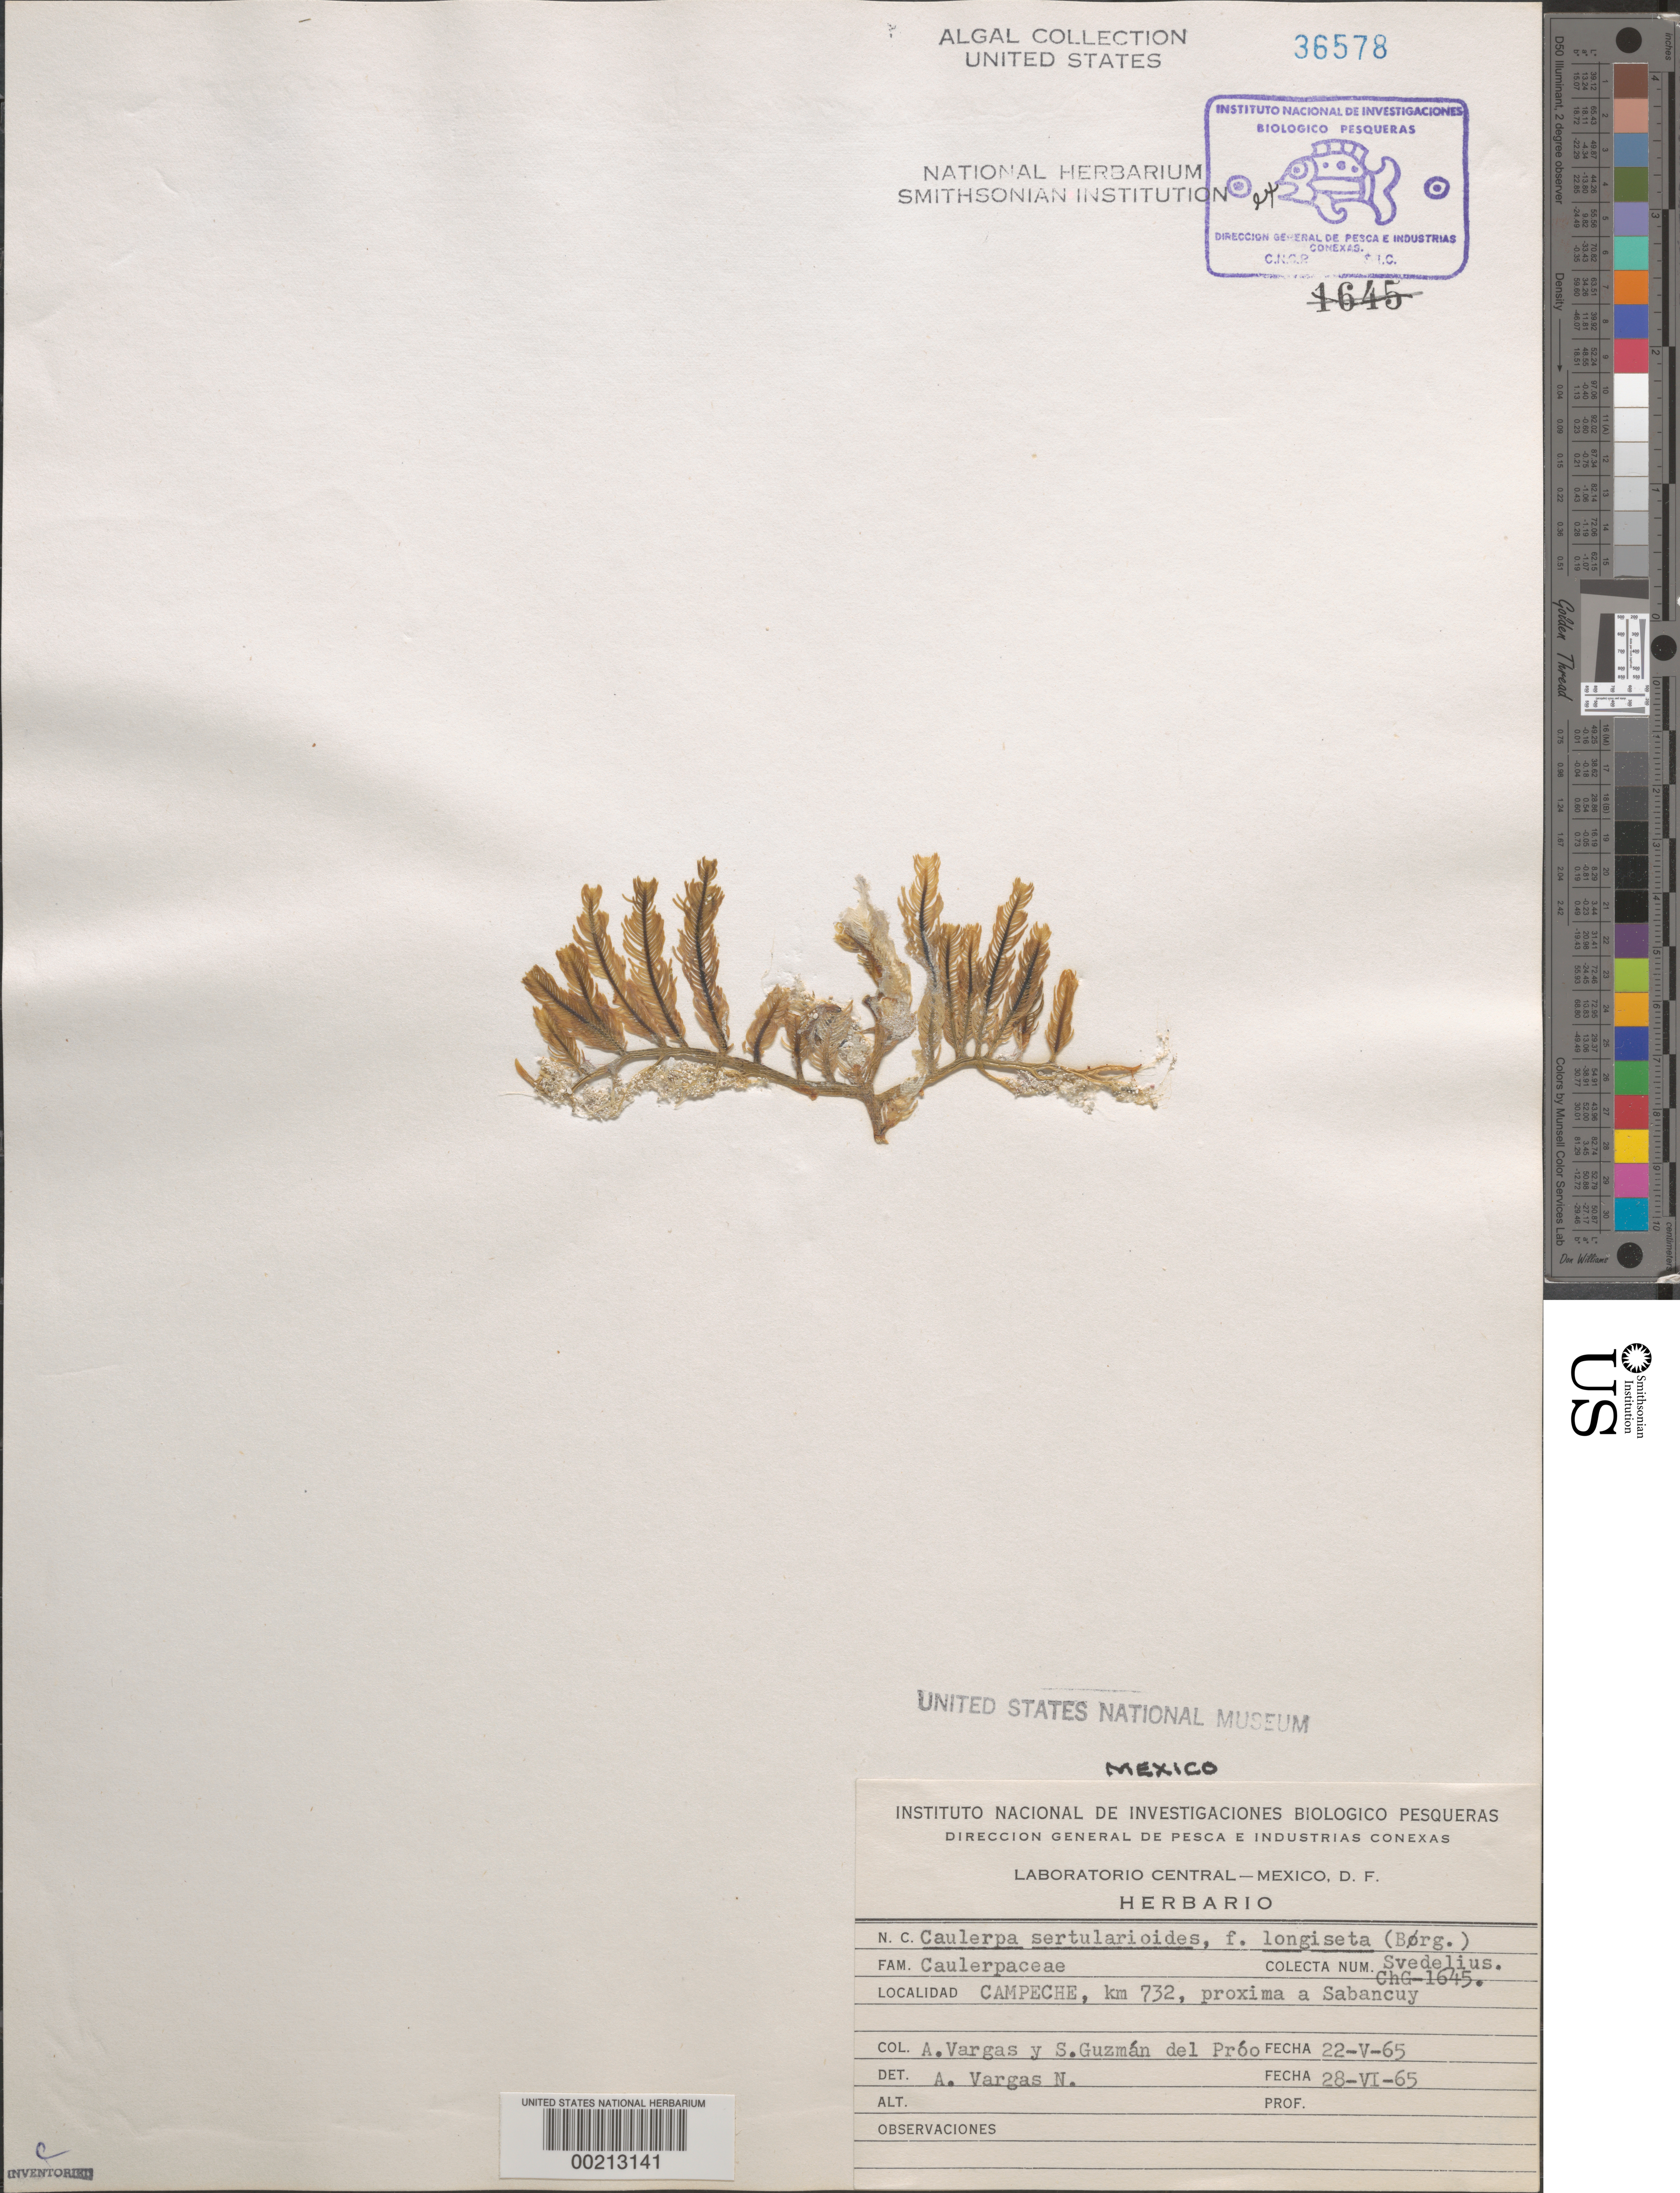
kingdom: Plantae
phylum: Chlorophyta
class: Ulvophyceae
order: Bryopsidales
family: Caulerpaceae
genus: Caulerpa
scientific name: Caulerpa sertularioides f. longiseta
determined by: Vargas N., A.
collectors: A. Vargas N. & S. Guzman del Proo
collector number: Chg-1645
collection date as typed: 22 May 1965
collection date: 1965-05-22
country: Mexico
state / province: Campeche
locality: Sabancuy, km 732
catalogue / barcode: US 36578